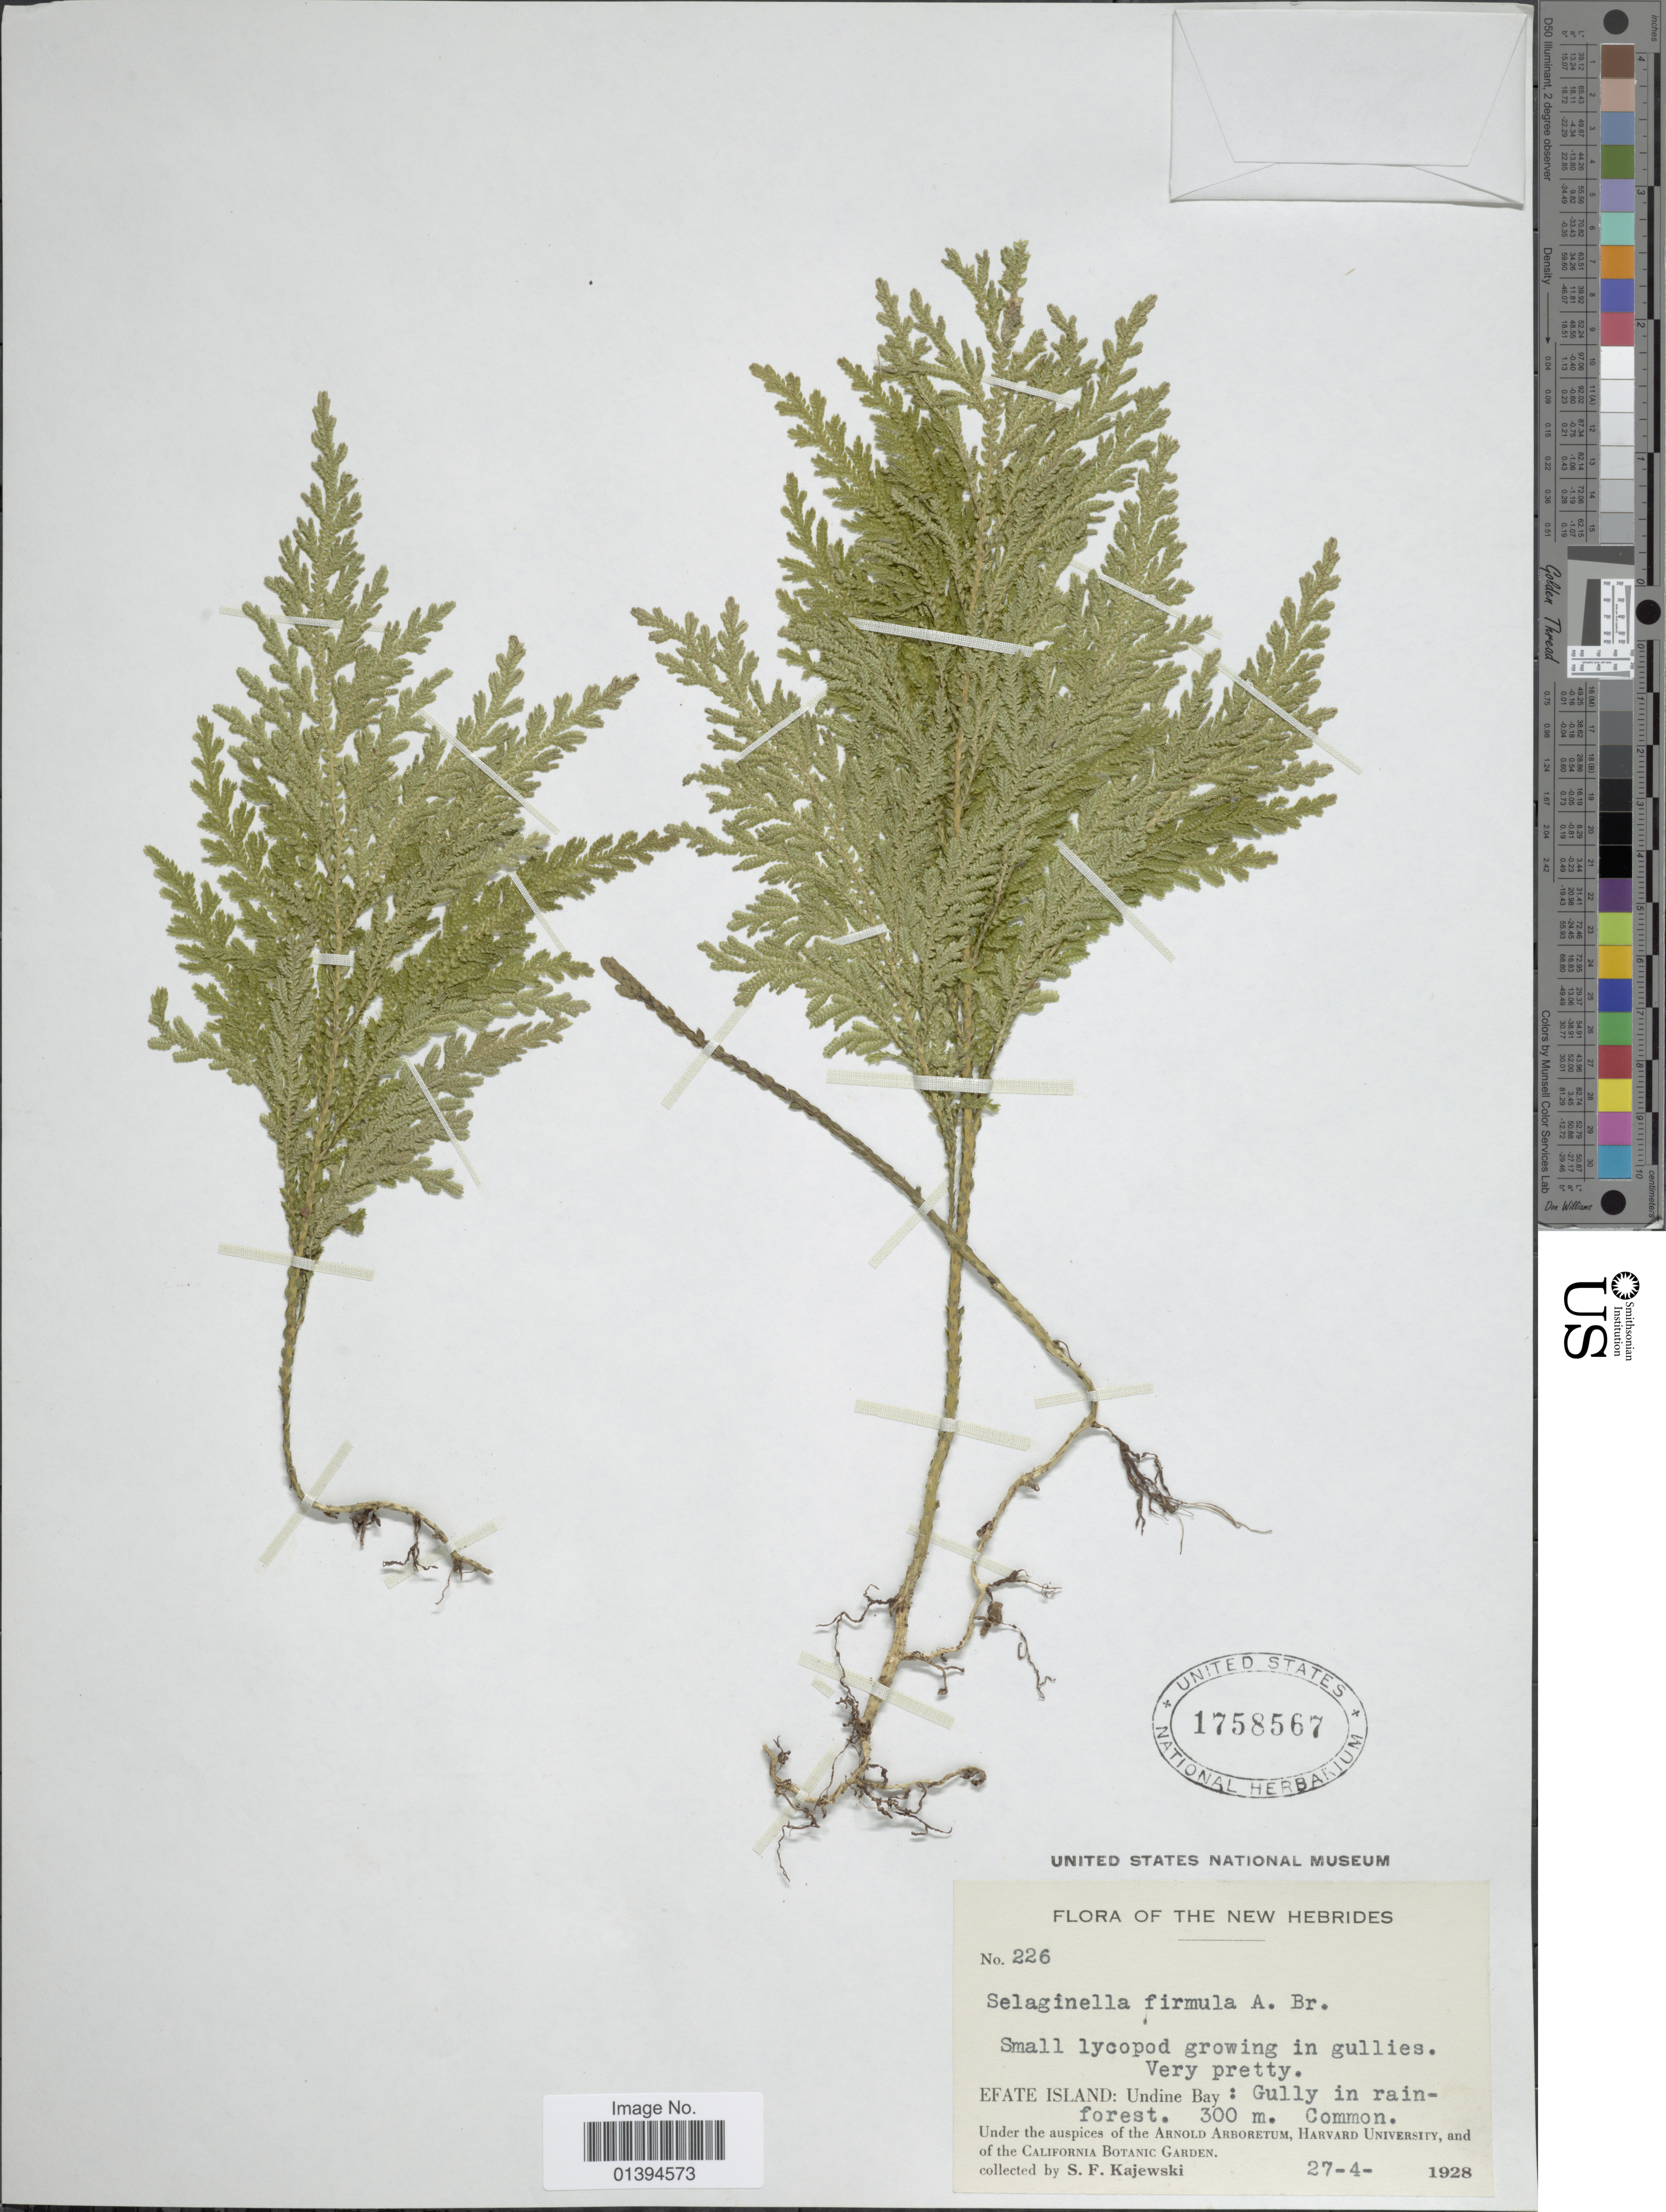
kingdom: Plantae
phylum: Tracheophyta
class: Lycopodiopsida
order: Selaginellales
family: Selaginellaceae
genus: Selaginella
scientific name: Selaginella firmula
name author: A. Br.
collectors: S. Kajewski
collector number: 226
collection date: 1928-04-27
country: Vanuatu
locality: New Hebrides, Efate Island: Undine Bay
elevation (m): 300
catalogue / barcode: US 1758567